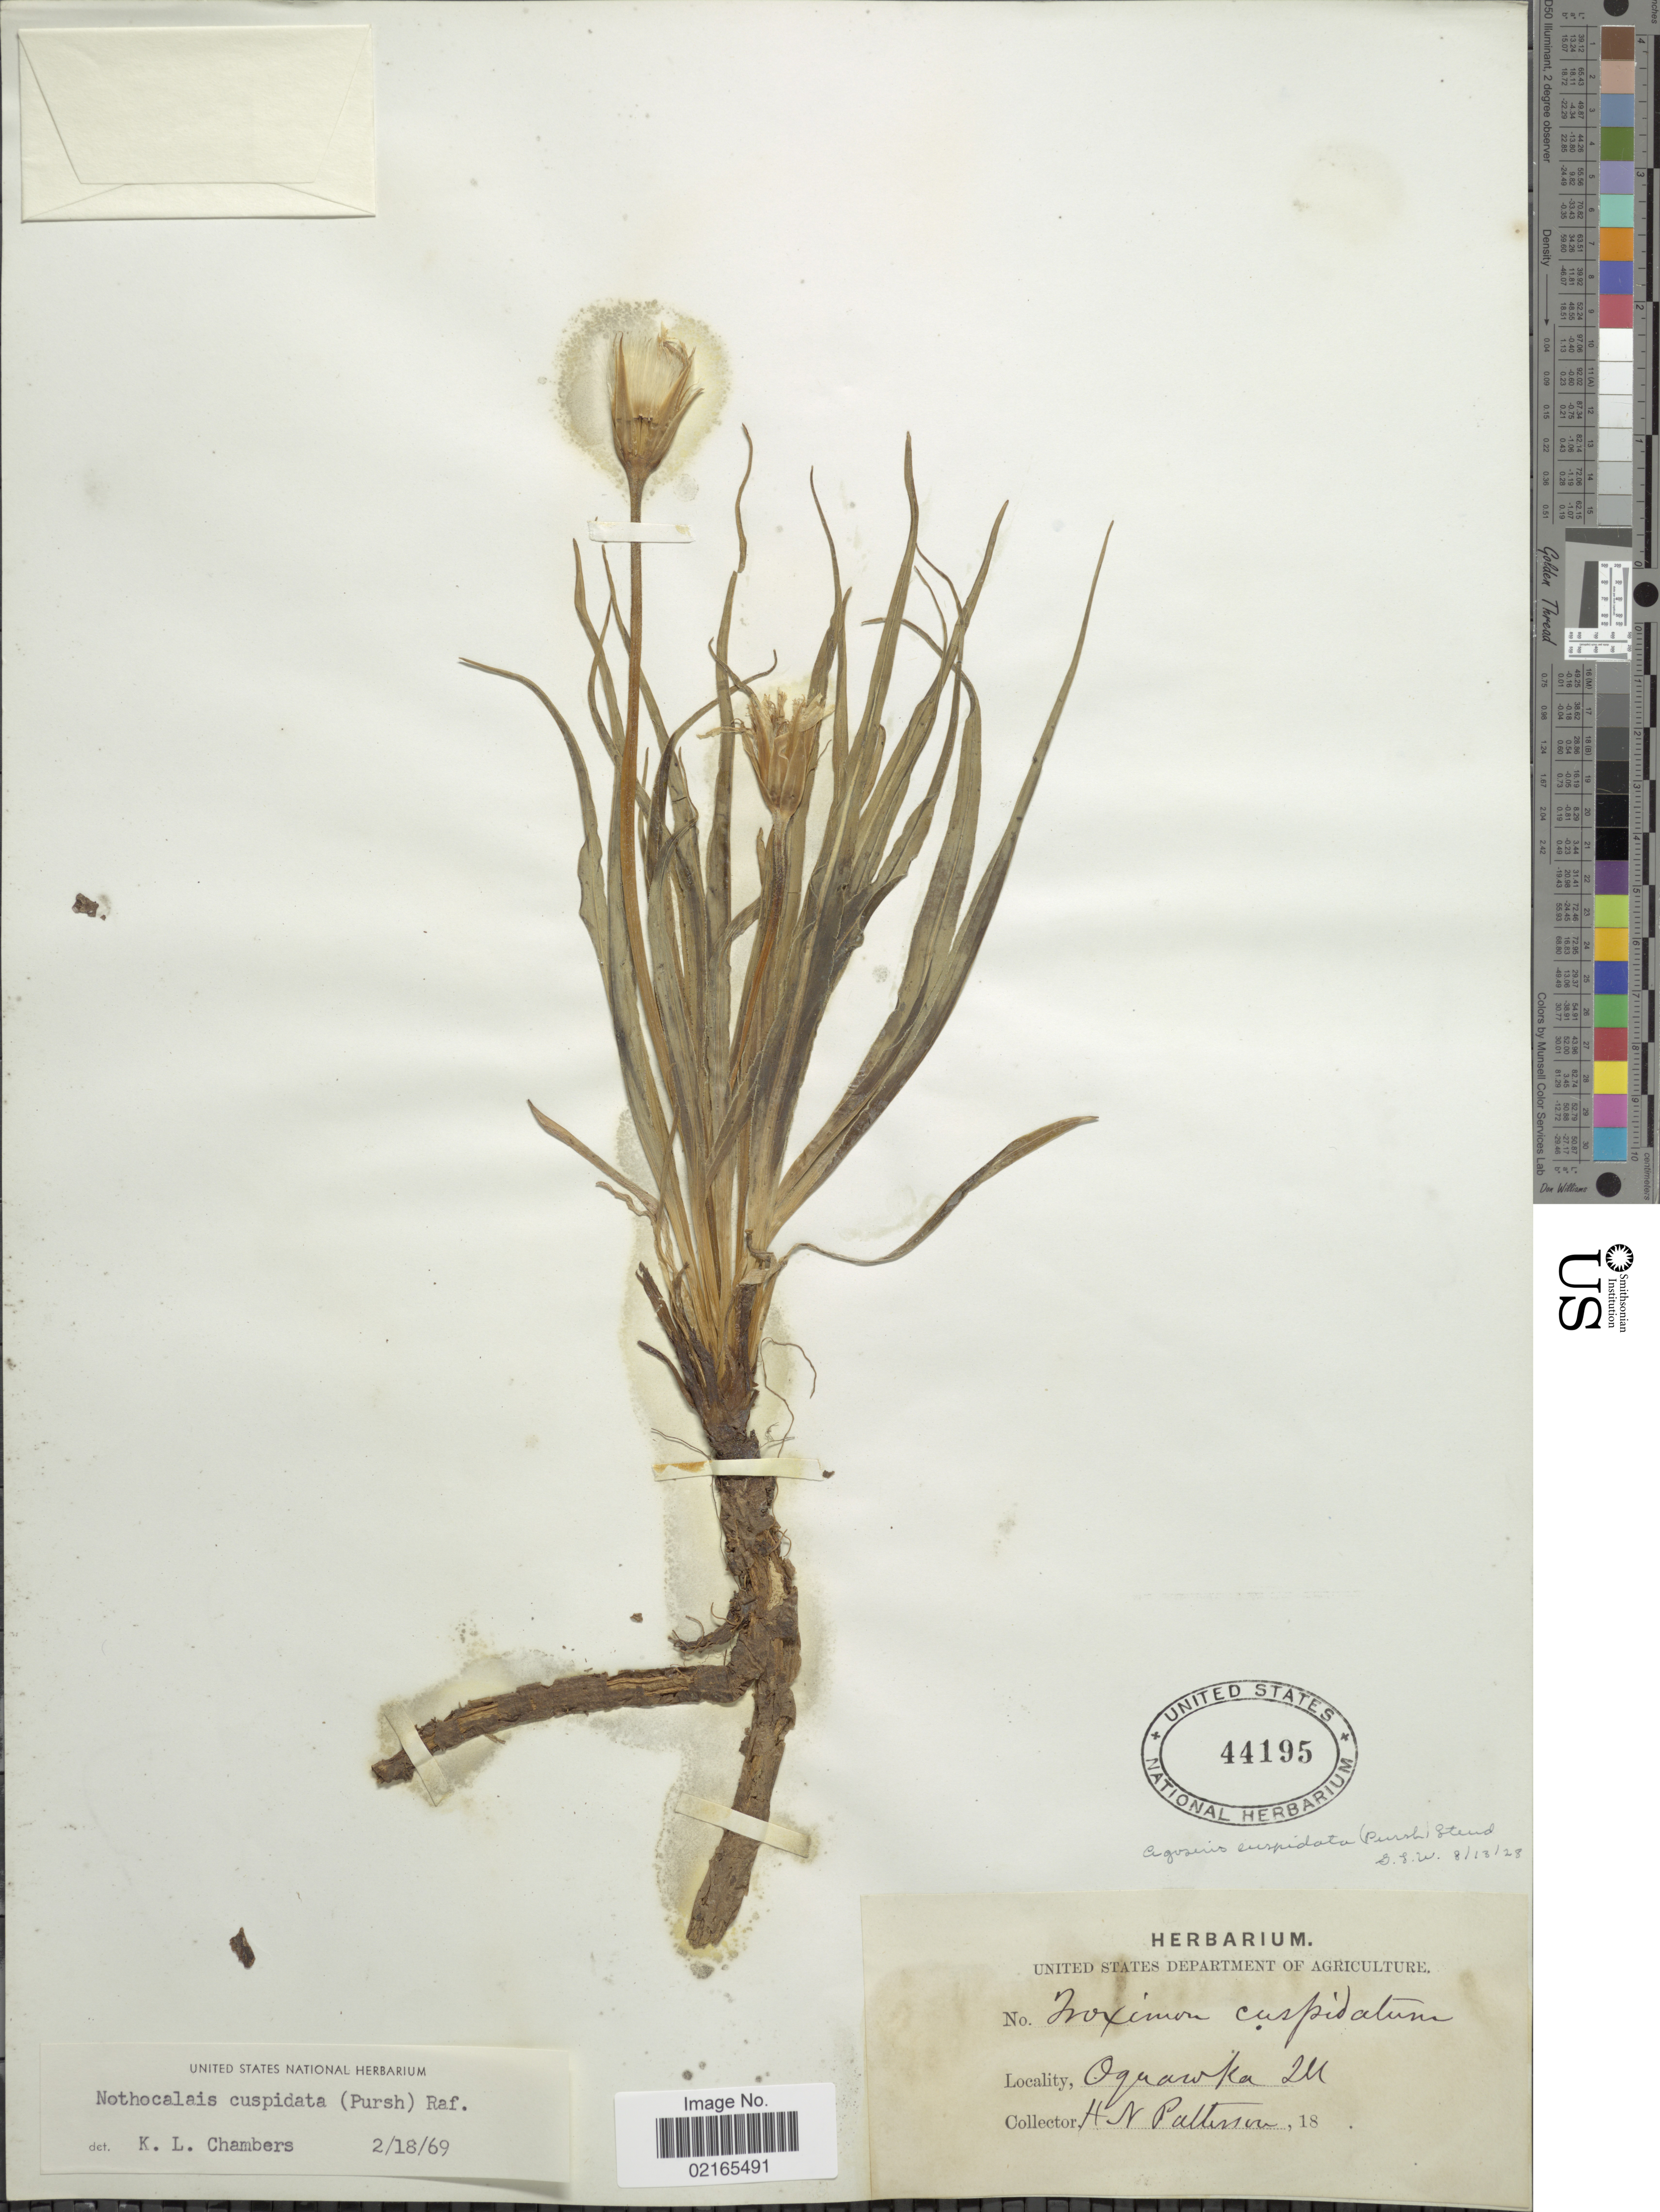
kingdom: Plantae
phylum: Tracheophyta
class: Magnoliopsida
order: Asterales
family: Asteraceae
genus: Nothocalais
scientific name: Nothocalais cuspidata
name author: (Pursh) Greene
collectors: H. N. Patterson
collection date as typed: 18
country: United States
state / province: Illinois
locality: Oquawka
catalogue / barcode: US 44195